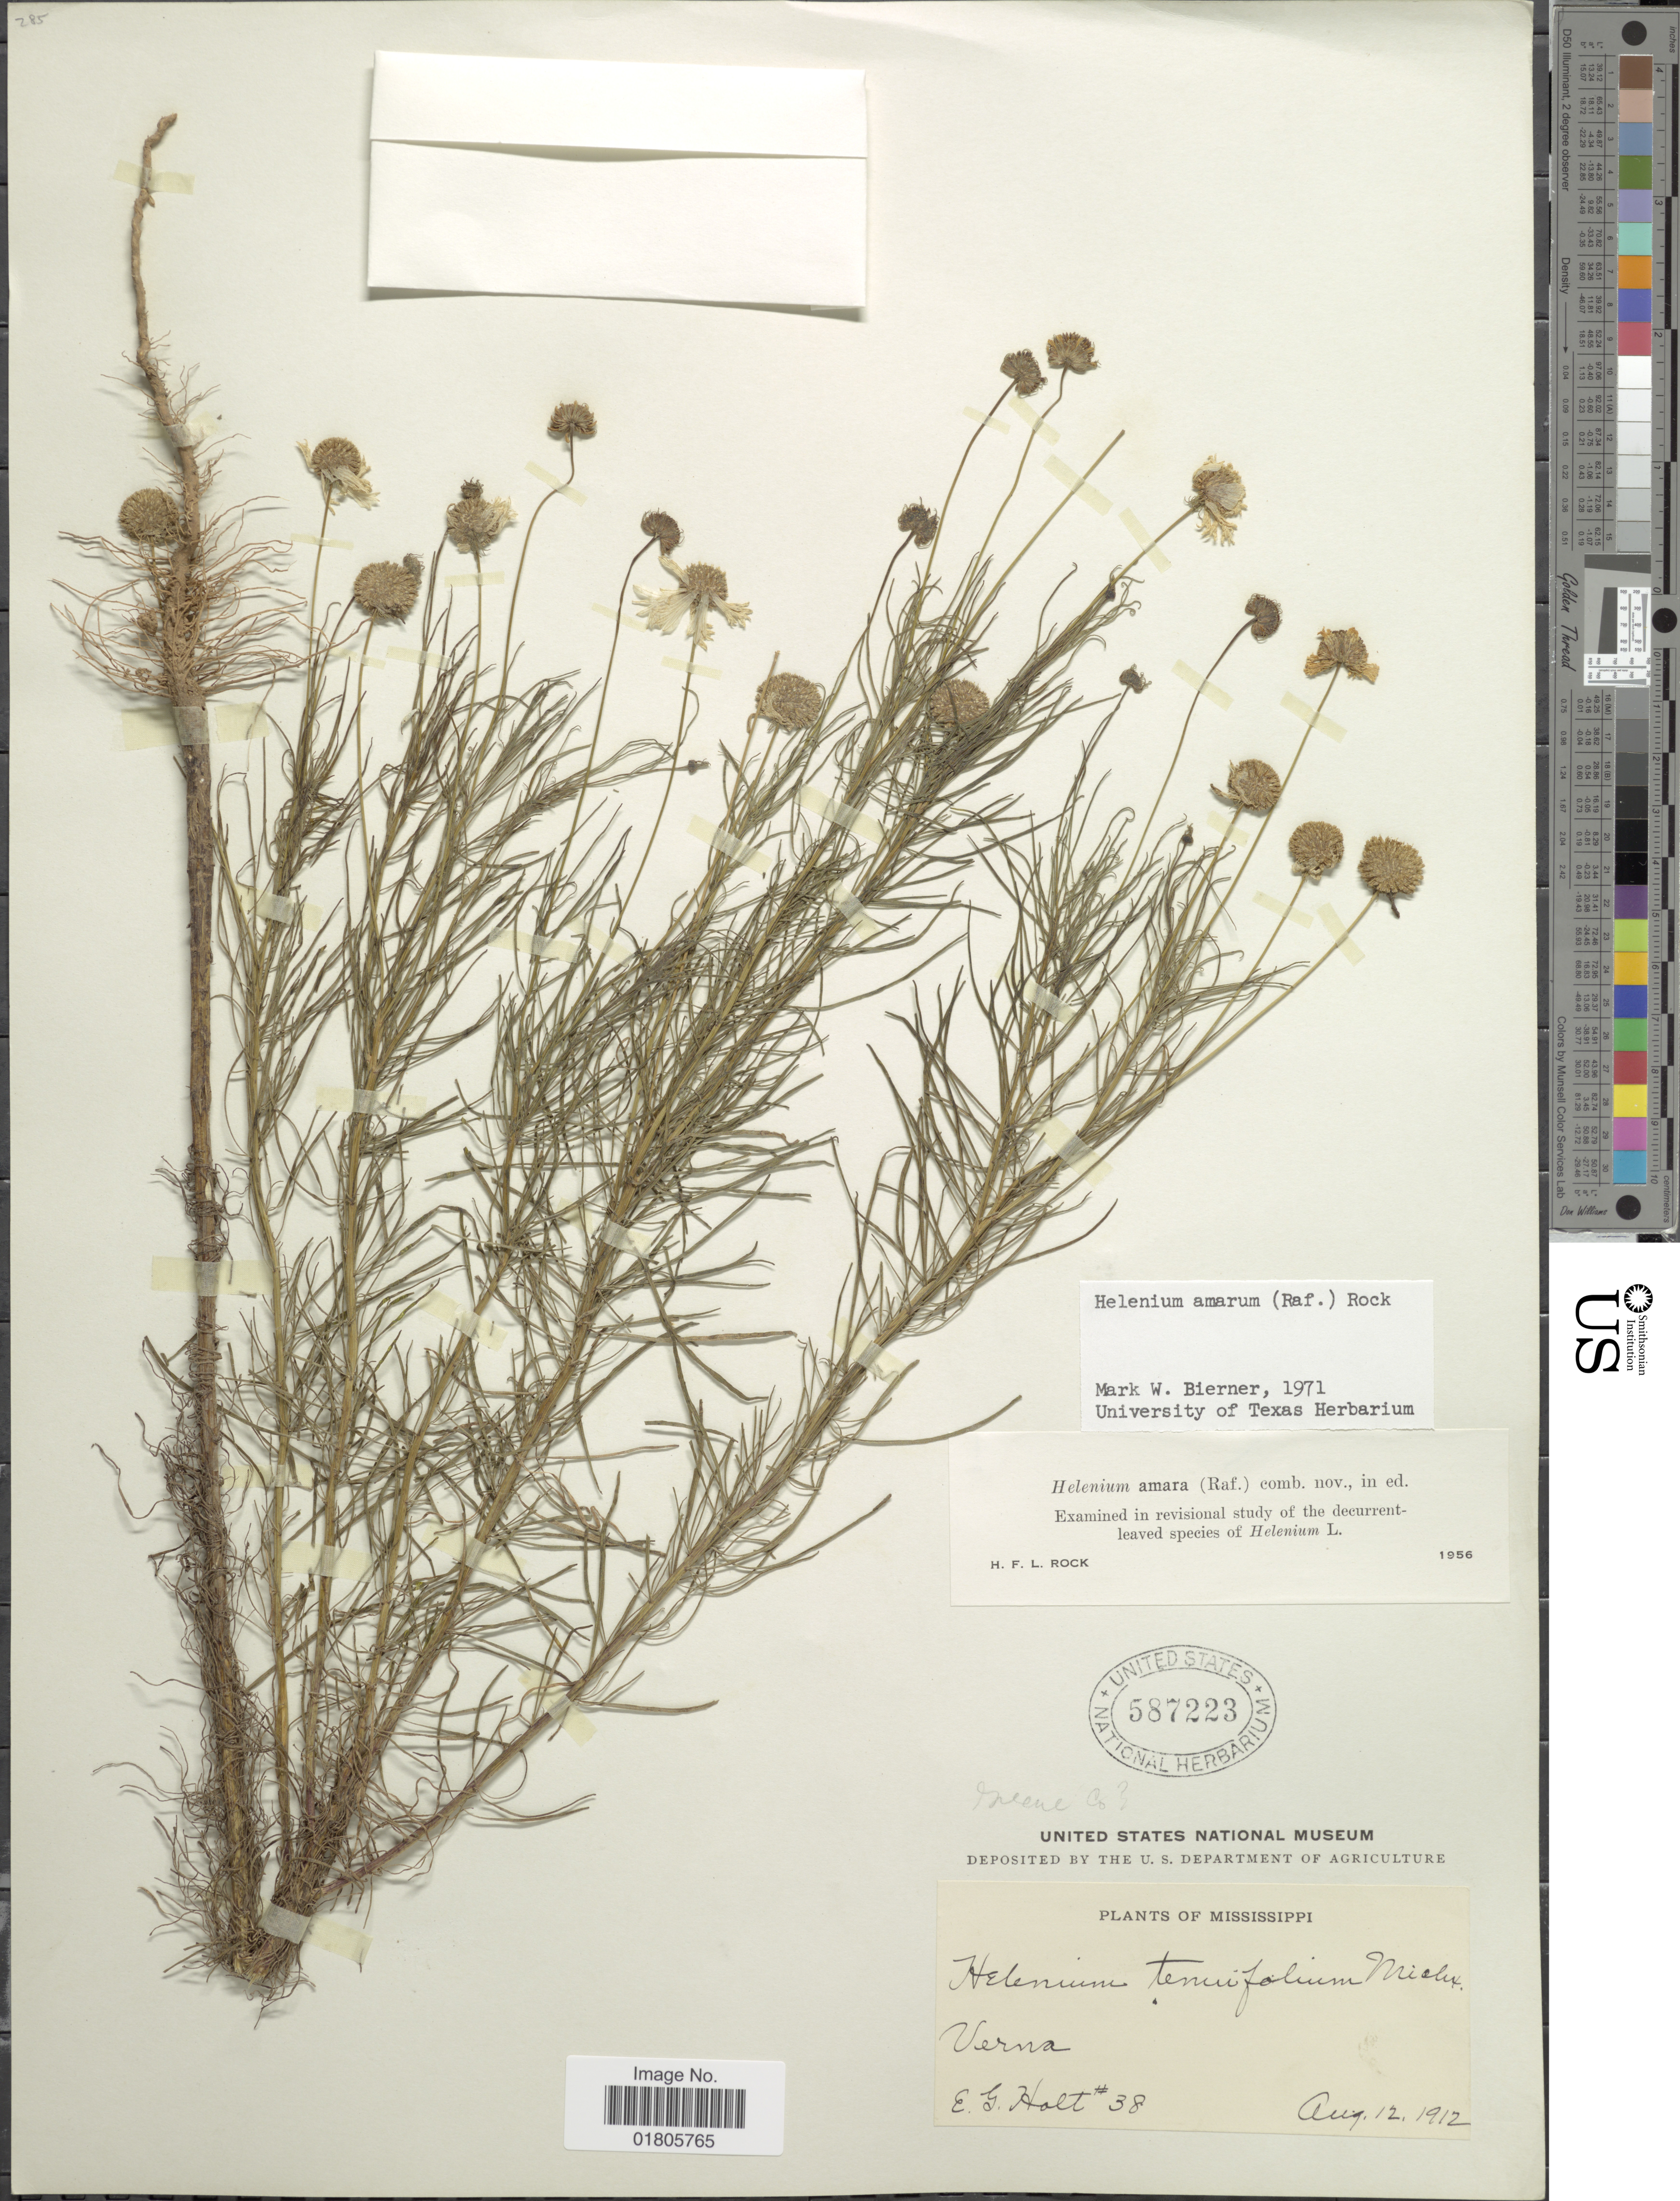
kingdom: Plantae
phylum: Tracheophyta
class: Magnoliopsida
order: Asterales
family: Asteraceae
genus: Helenium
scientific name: Helenium amarum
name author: (Raf.) H. Rock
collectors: E. G. Holt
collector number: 38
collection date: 1912-08-12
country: United States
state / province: Mississippi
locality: Verna.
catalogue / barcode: US 587223